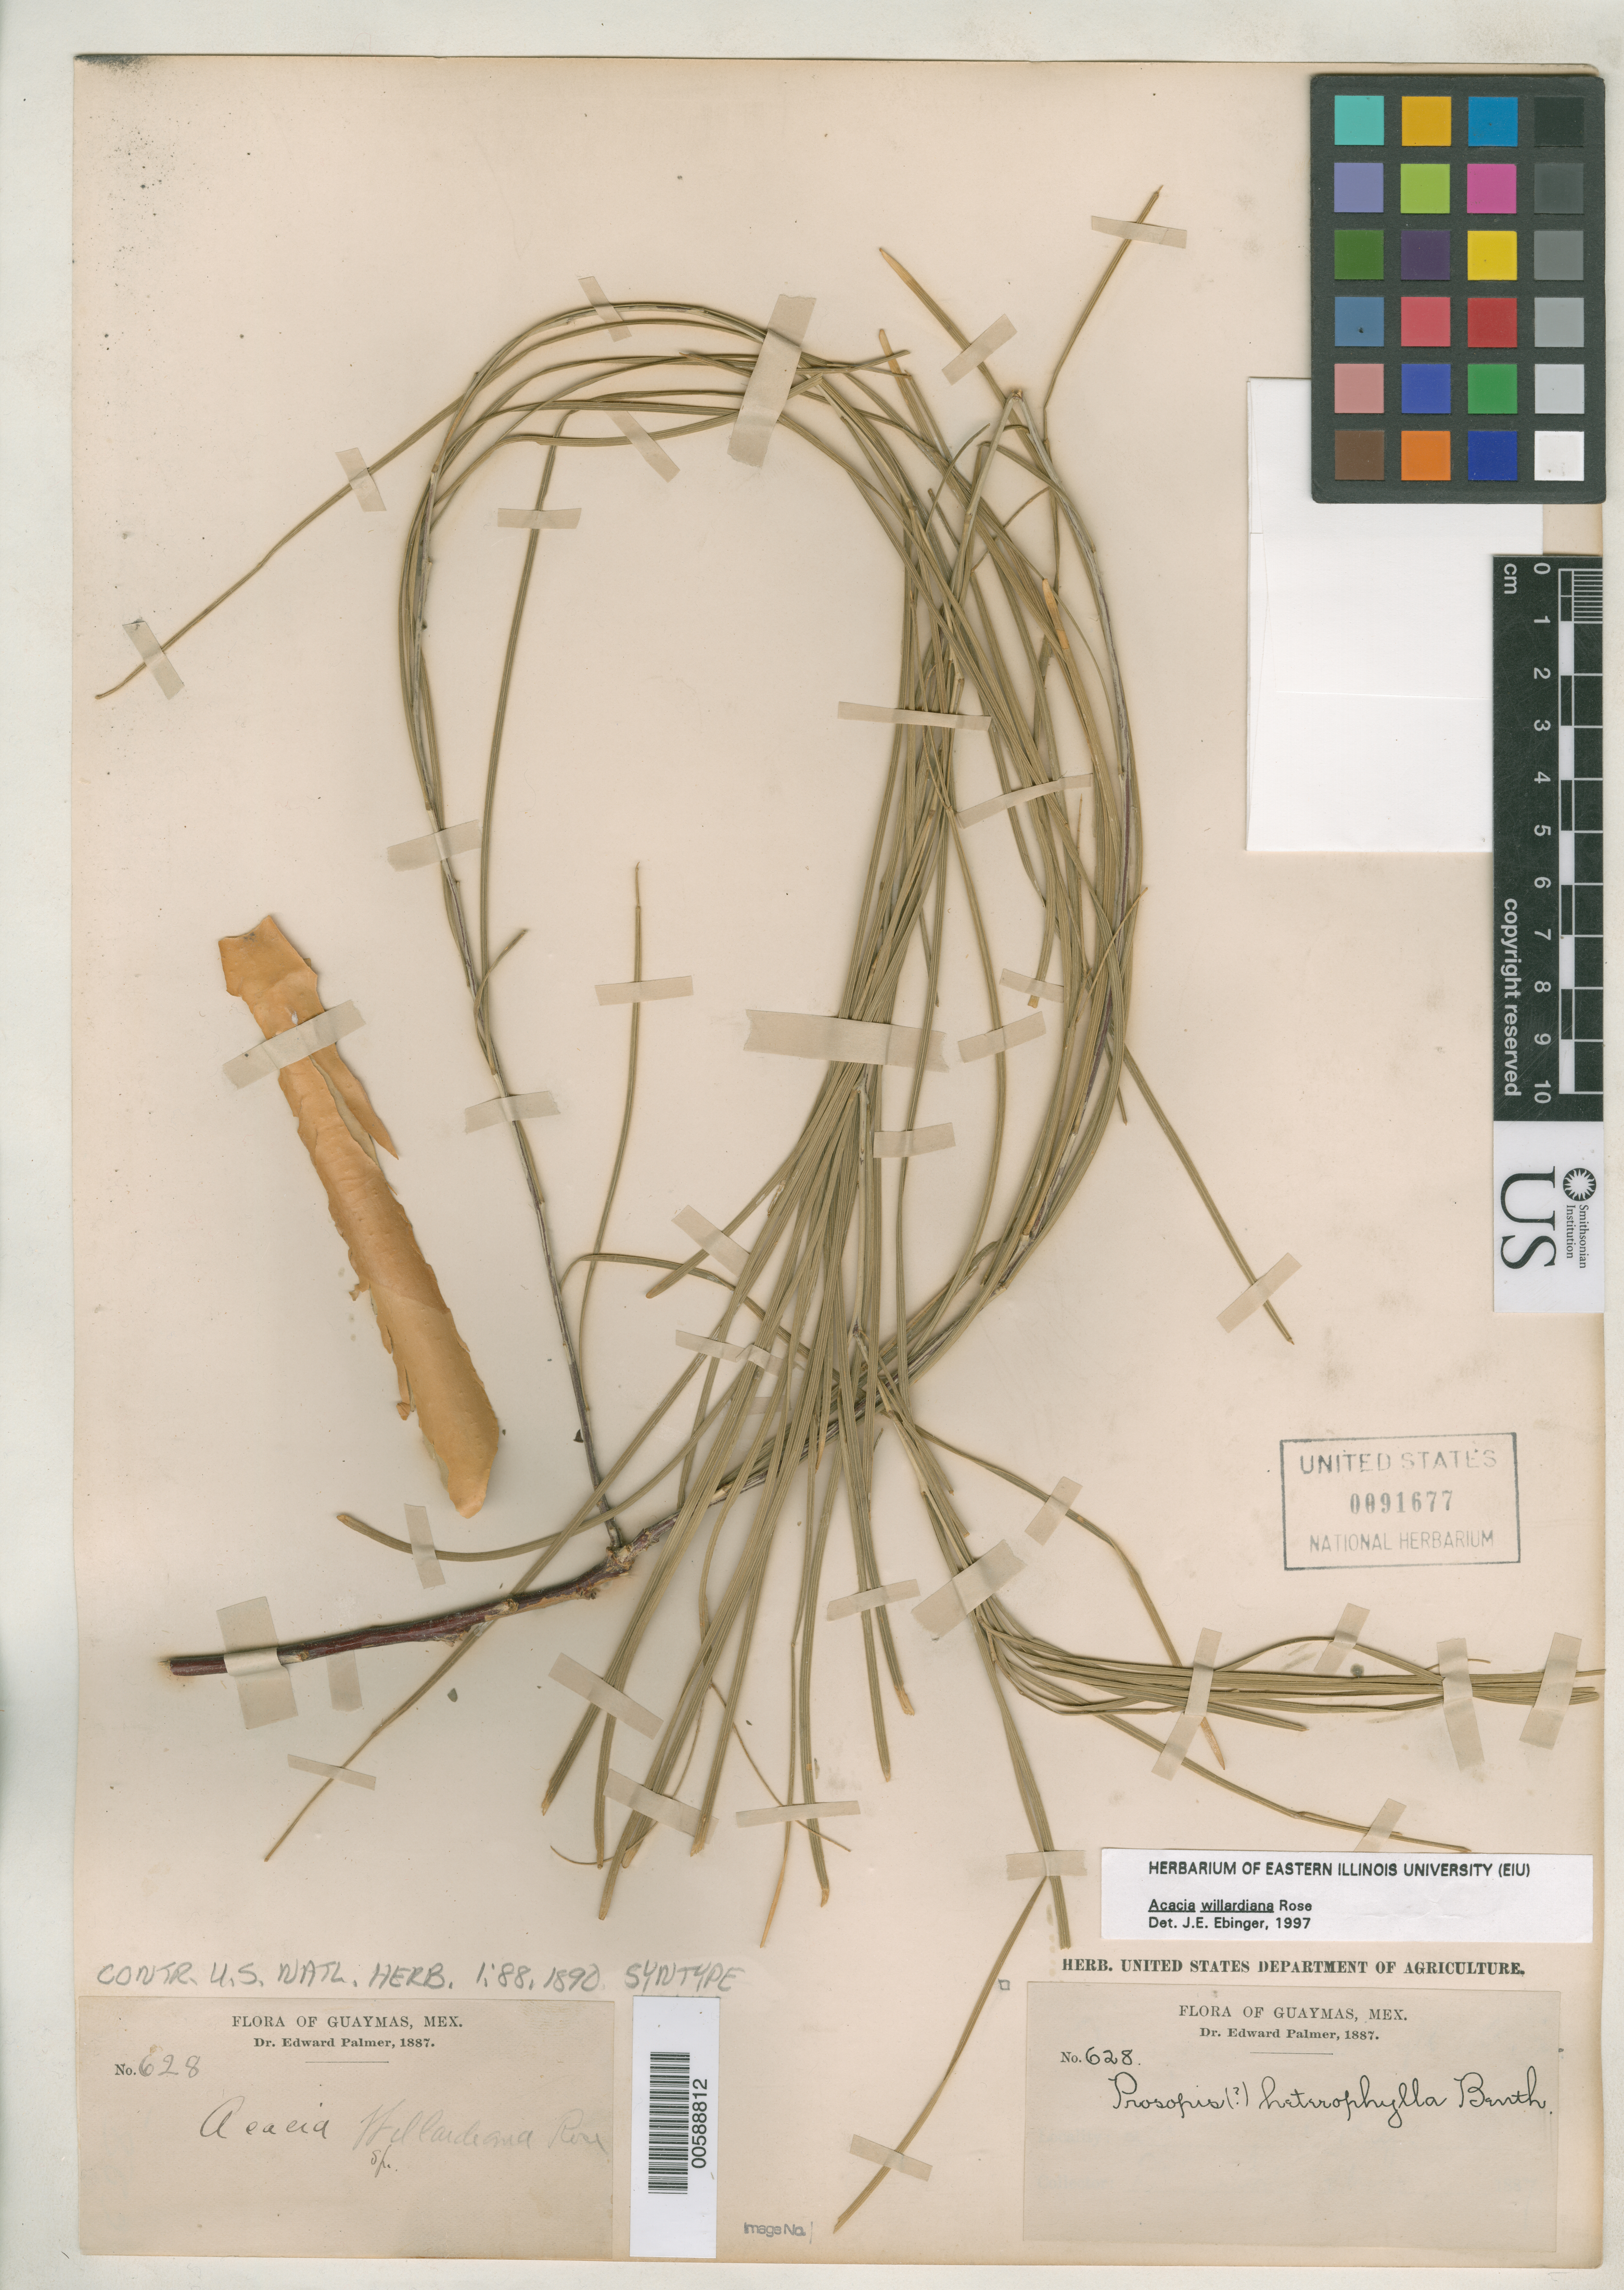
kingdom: Plantae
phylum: Tracheophyta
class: Magnoliopsida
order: Fabales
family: Fabaceae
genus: Acacia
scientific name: Acacia willardiana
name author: Rose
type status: Syntype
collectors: E. Palmer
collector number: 628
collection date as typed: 1887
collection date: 1887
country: Mexico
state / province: Sonora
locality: Guaymas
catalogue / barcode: US 91677